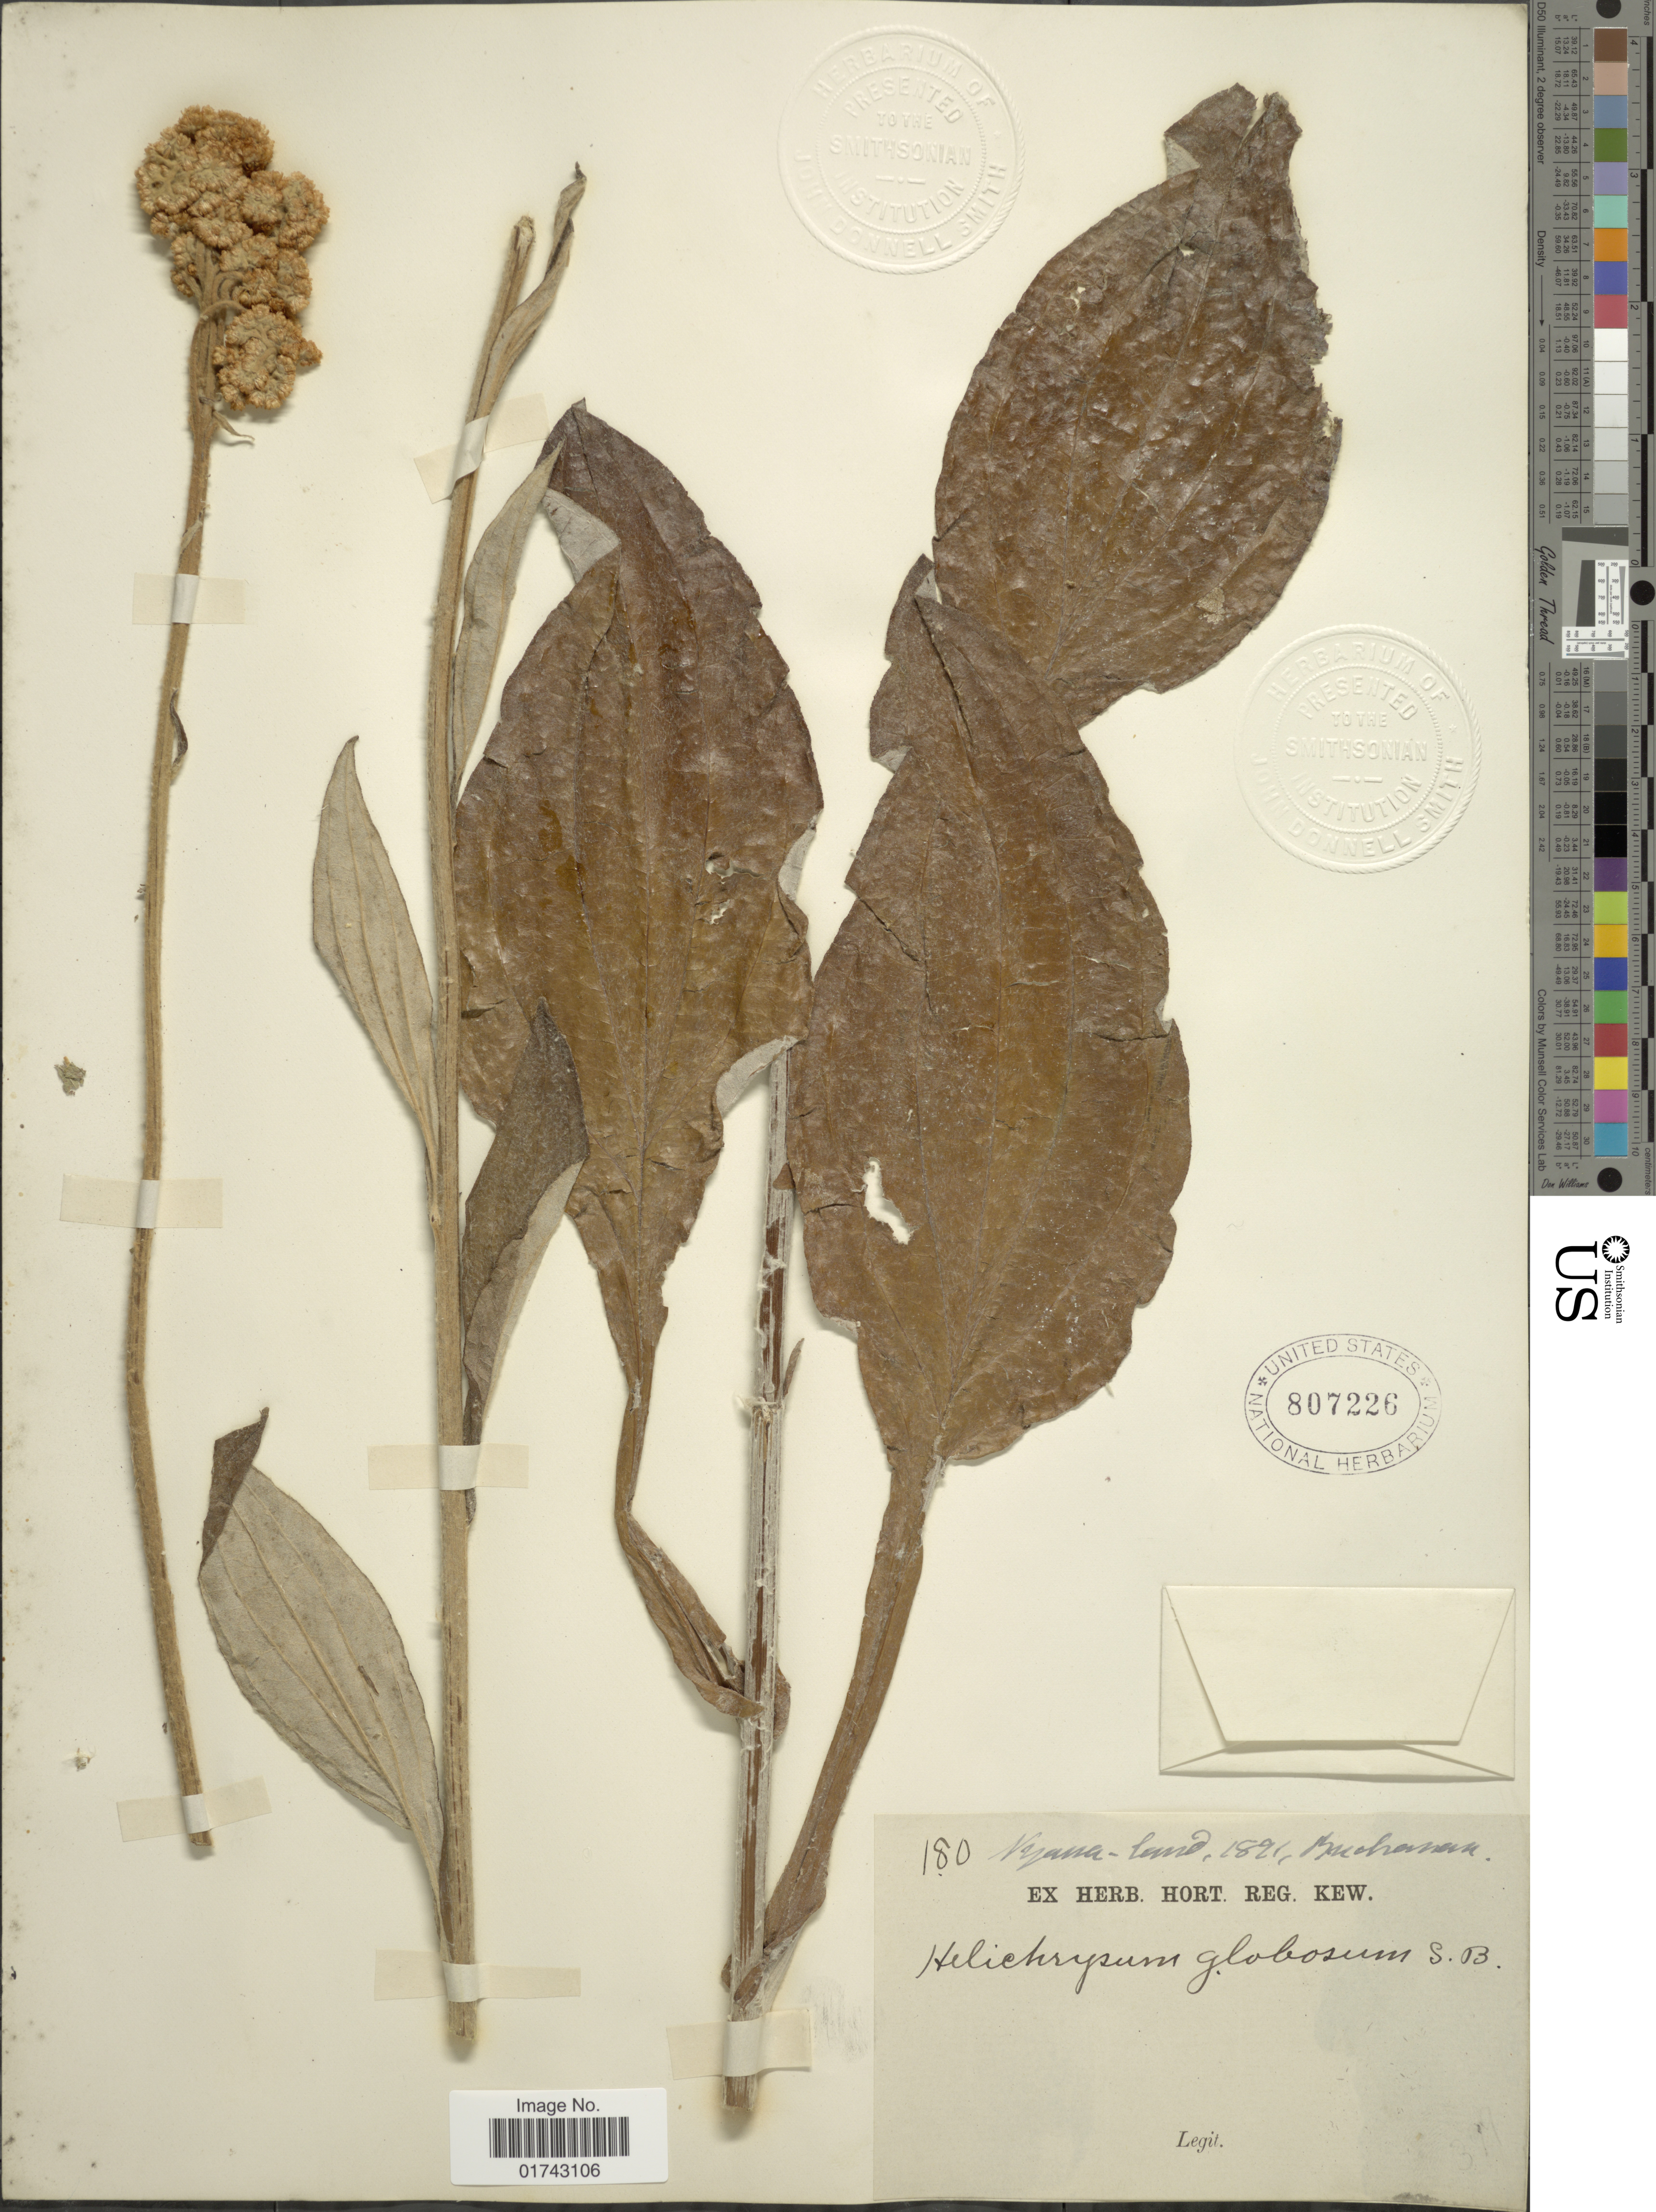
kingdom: Plantae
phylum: Tracheophyta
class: Magnoliopsida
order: Asterales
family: Asteraceae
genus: Helichrysum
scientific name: Helichrysum globosum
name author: Sch. Bip. ex A. Rich.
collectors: J. Buchanan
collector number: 180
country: Malawi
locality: Nyassa-land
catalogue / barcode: US 807226